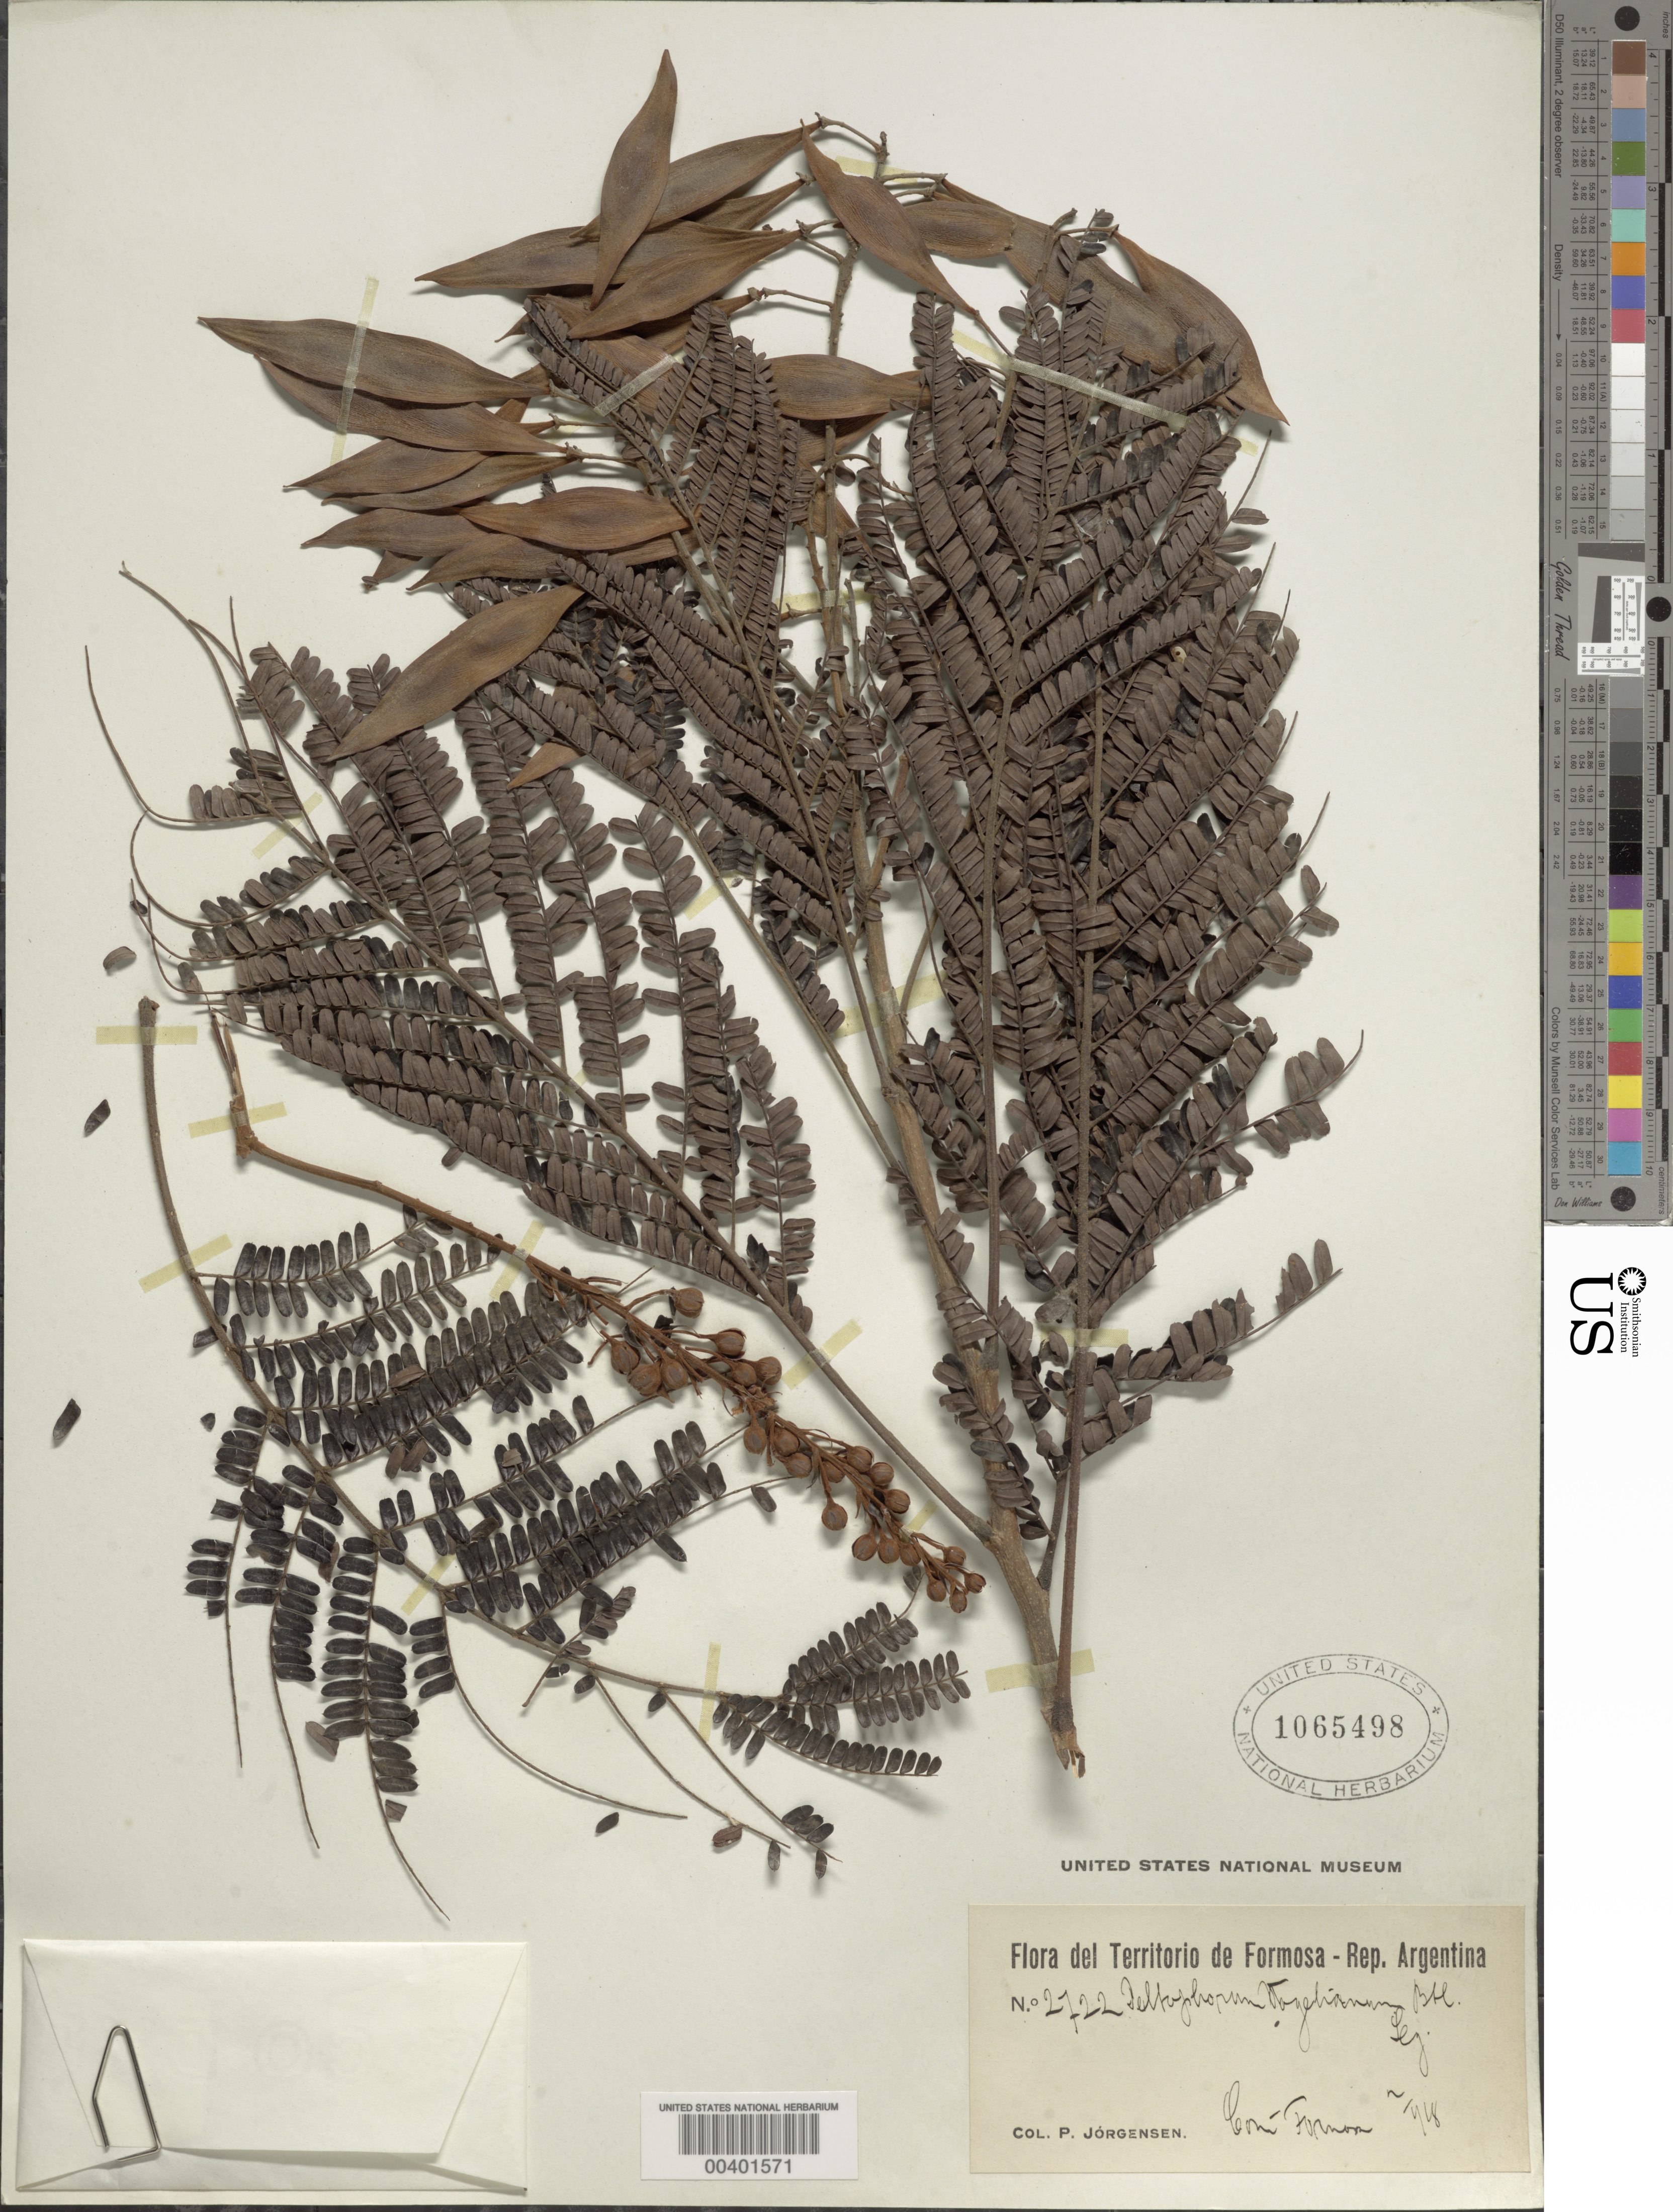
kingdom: Plantae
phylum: Tracheophyta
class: Magnoliopsida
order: Fabales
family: Fabaceae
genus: Peltophorum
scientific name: Peltophorum dubium var. dubium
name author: (Spreng.) Taub.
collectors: P. Jorgensen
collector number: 2722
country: Argentina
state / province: Formosa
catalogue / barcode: US 1065498